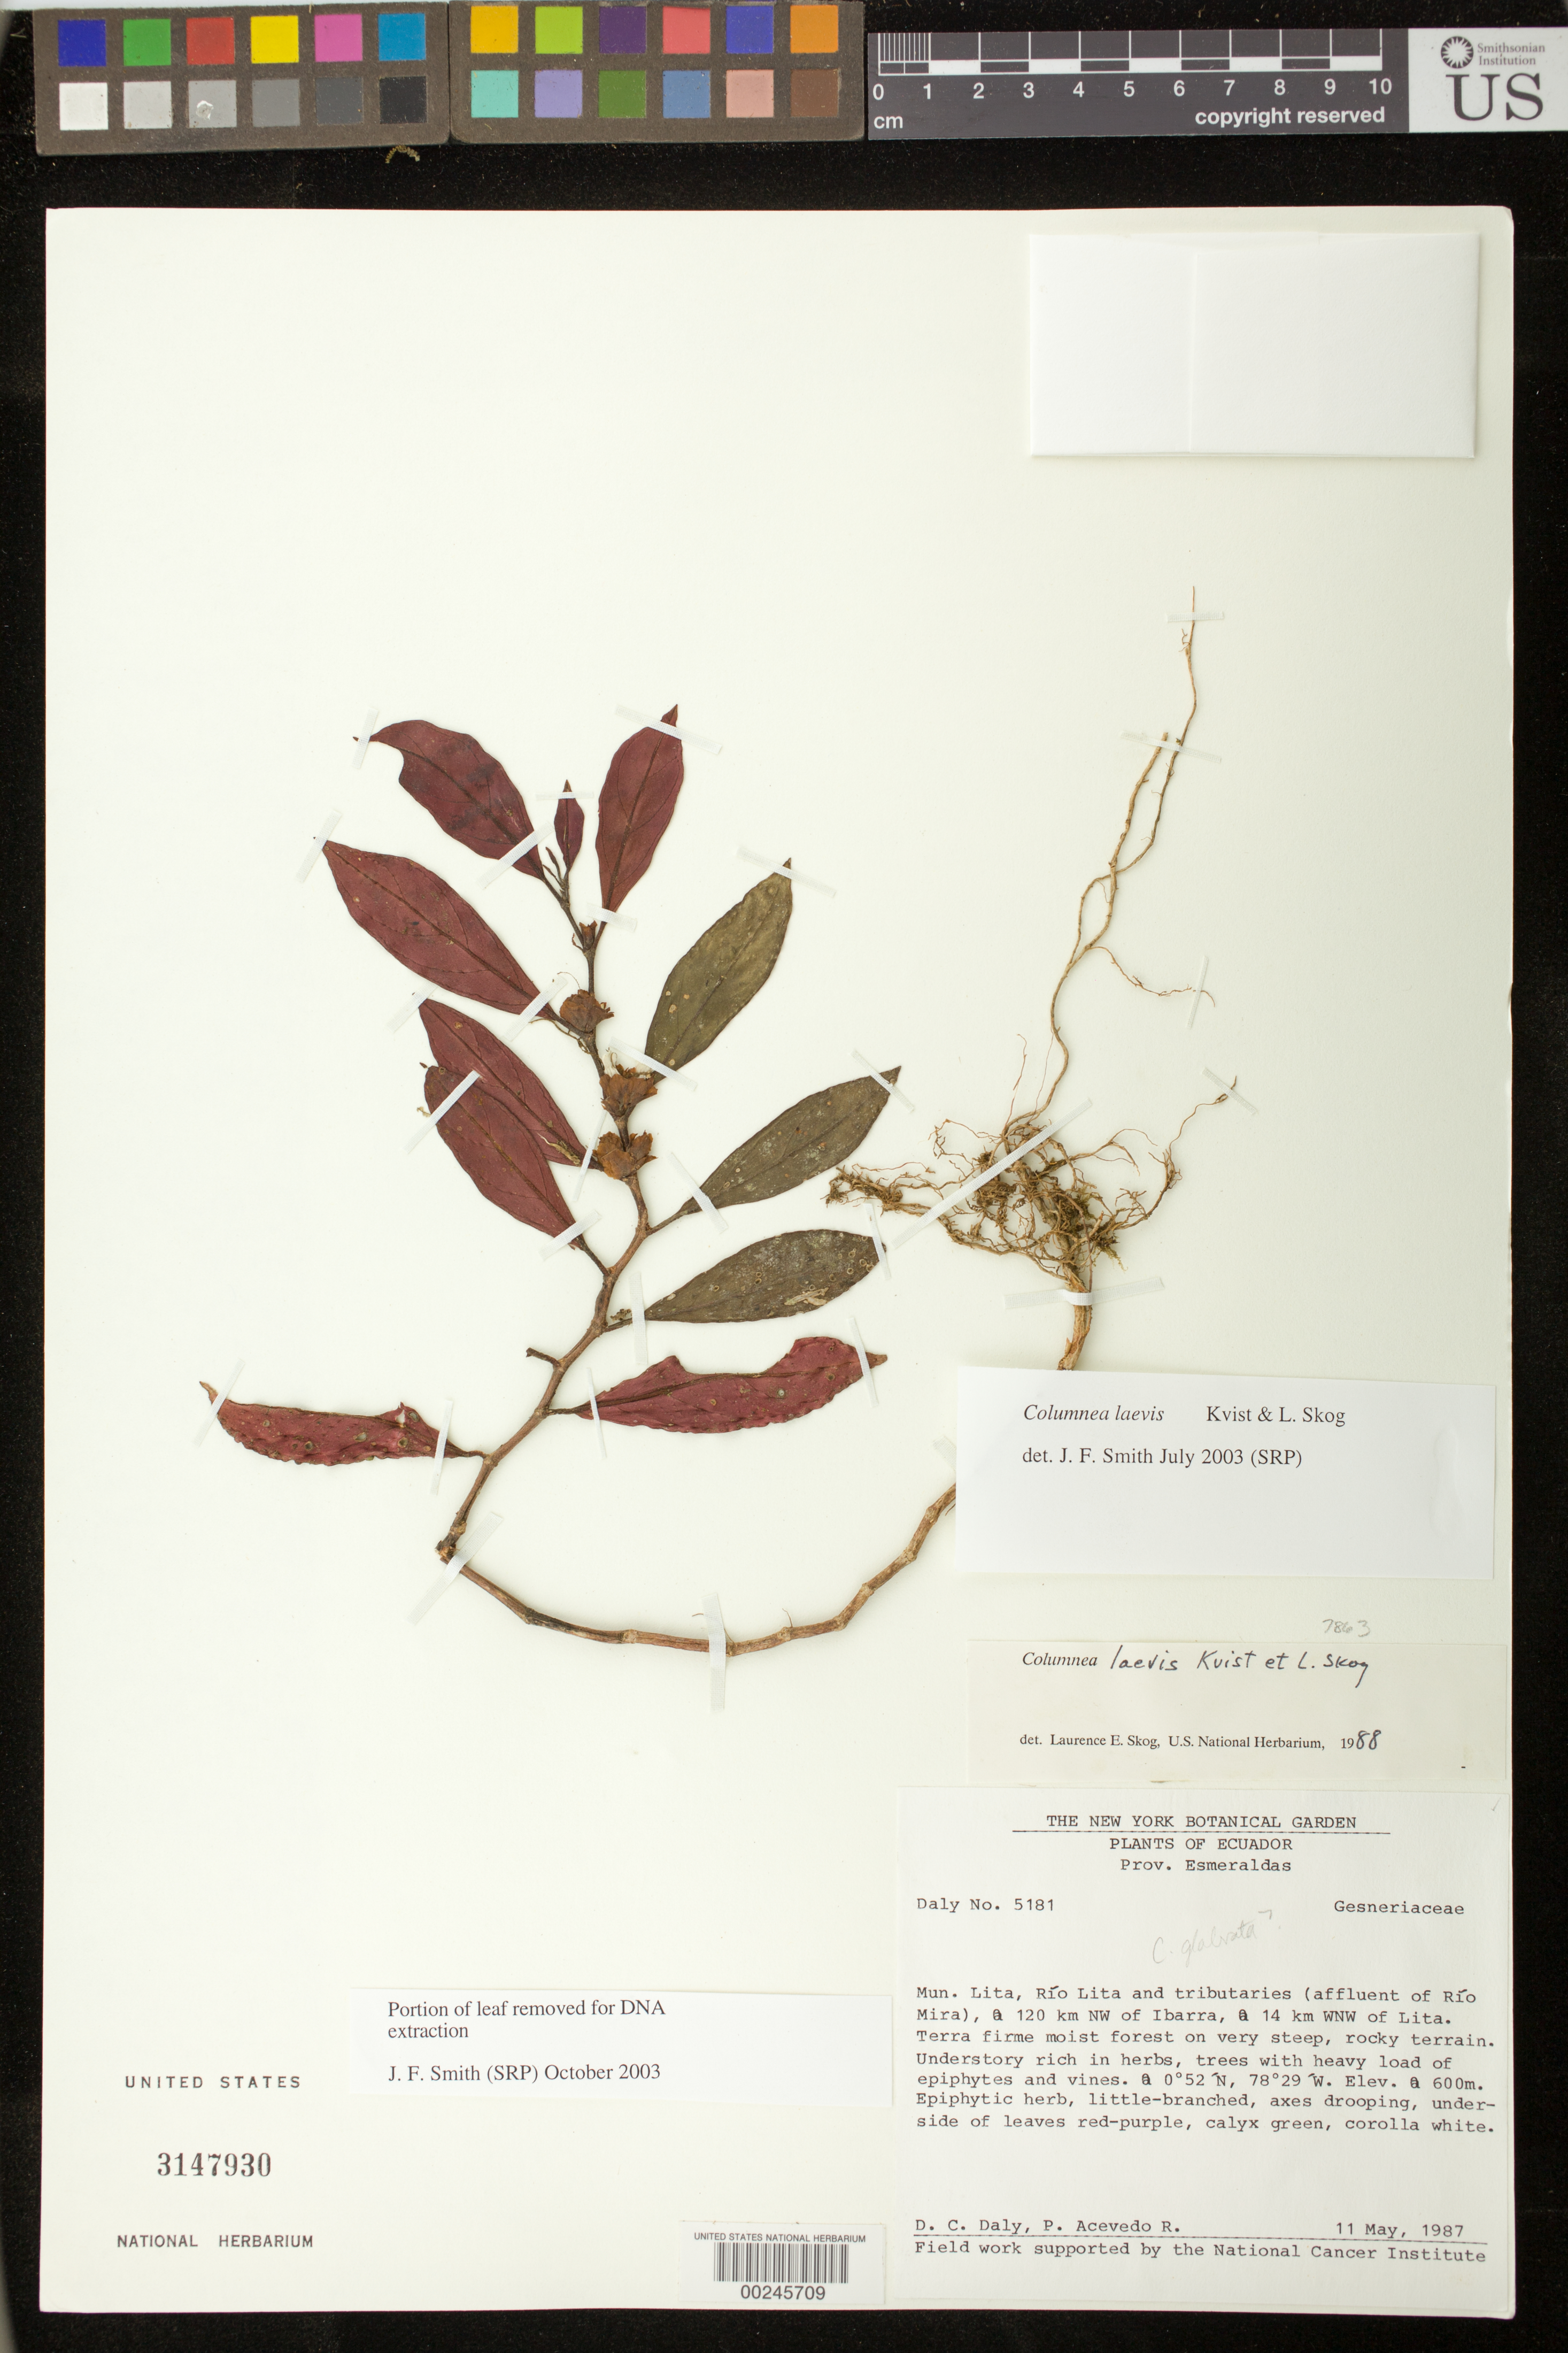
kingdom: Plantae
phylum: Tracheophyta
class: Magnoliopsida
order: Lamiales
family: Gesneriaceae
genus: Columnea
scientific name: Columnea laevis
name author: L.P. Kvist & L.E. Skog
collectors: D. C. Daly & P. Acevedo-Rodr.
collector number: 5181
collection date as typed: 11 May 1987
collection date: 1987-05-11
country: Ecuador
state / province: Esmeraldas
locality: Mun. of Lita, Rio Lita and tributaries (affluent of Rio Mira), 120 km NW of Ibarra, 14 km WNW of Lita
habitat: Terra firme moist forest on very steep, rocky terrain, understory rich in ..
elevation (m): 600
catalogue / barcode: US 3147930